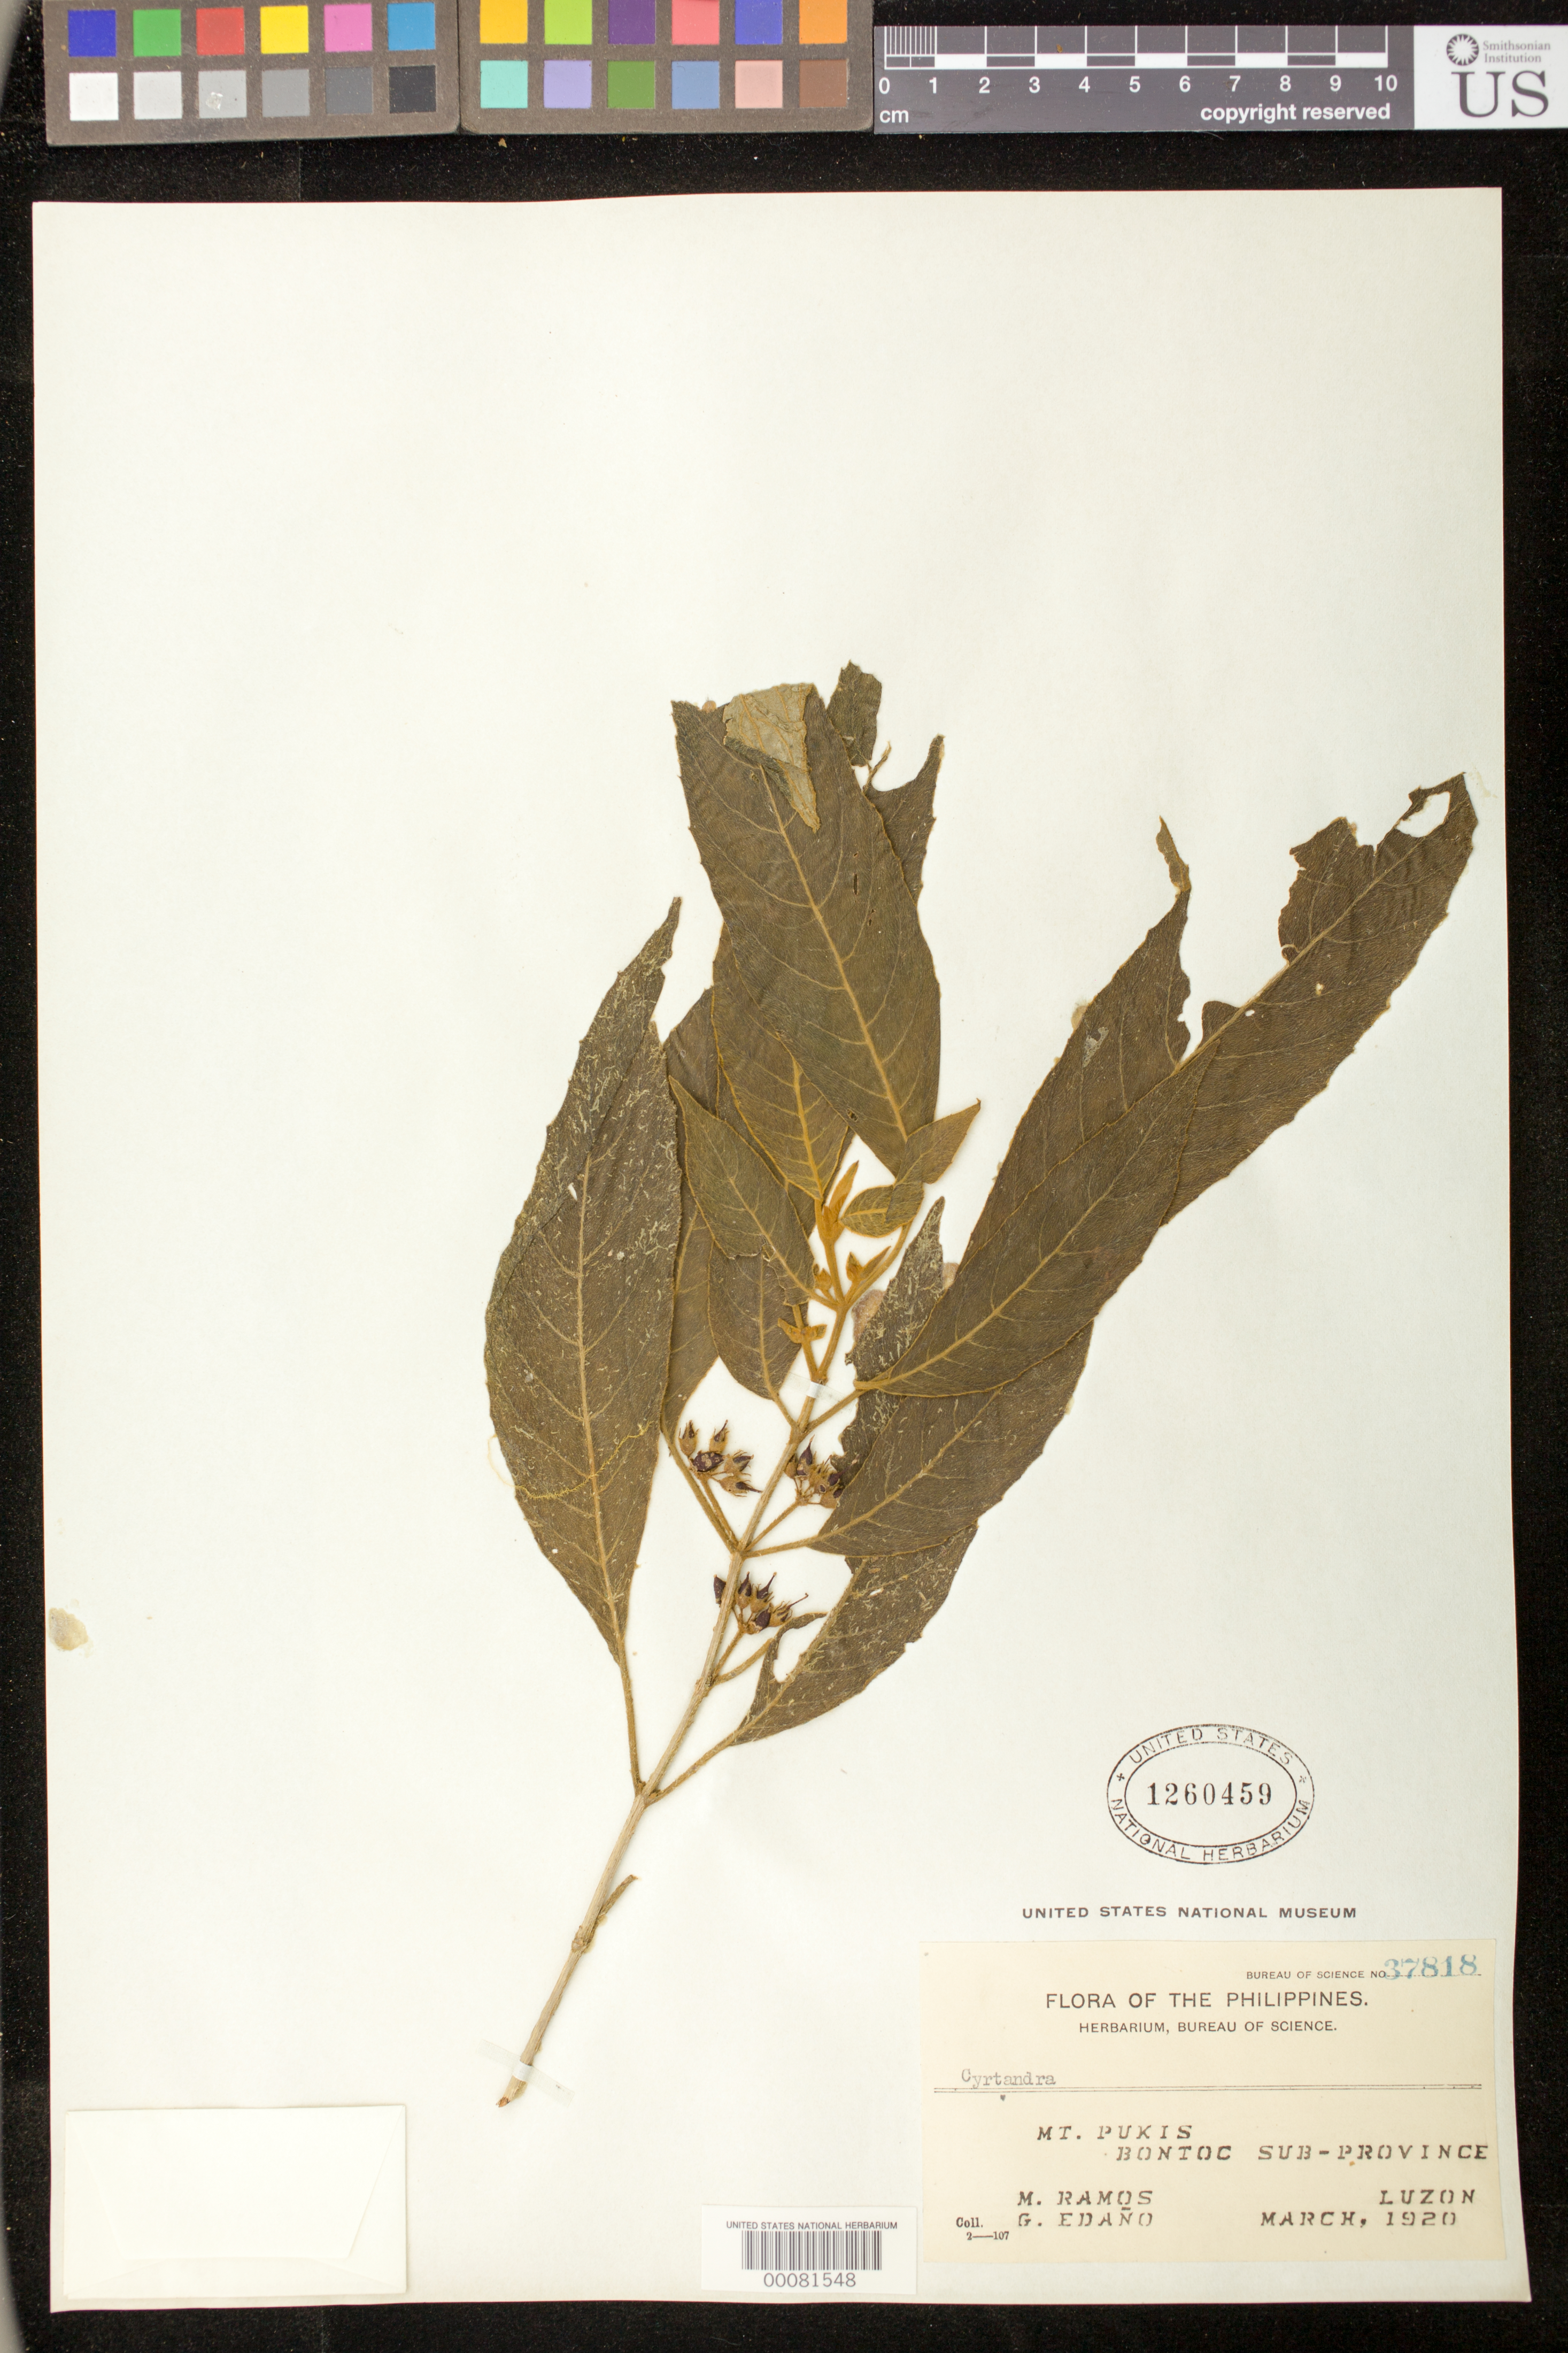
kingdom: Plantae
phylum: Tracheophyta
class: Magnoliopsida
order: Lamiales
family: Gesneriaceae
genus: Cyrtandra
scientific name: Cyrtandra sp.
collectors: M. Ramos & G. Edaño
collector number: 37818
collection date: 1920-03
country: Philippines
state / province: Cordillera (Administrative Region)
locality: Mt. Pukis, Bontoc sub-province, Luzon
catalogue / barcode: US 1260459